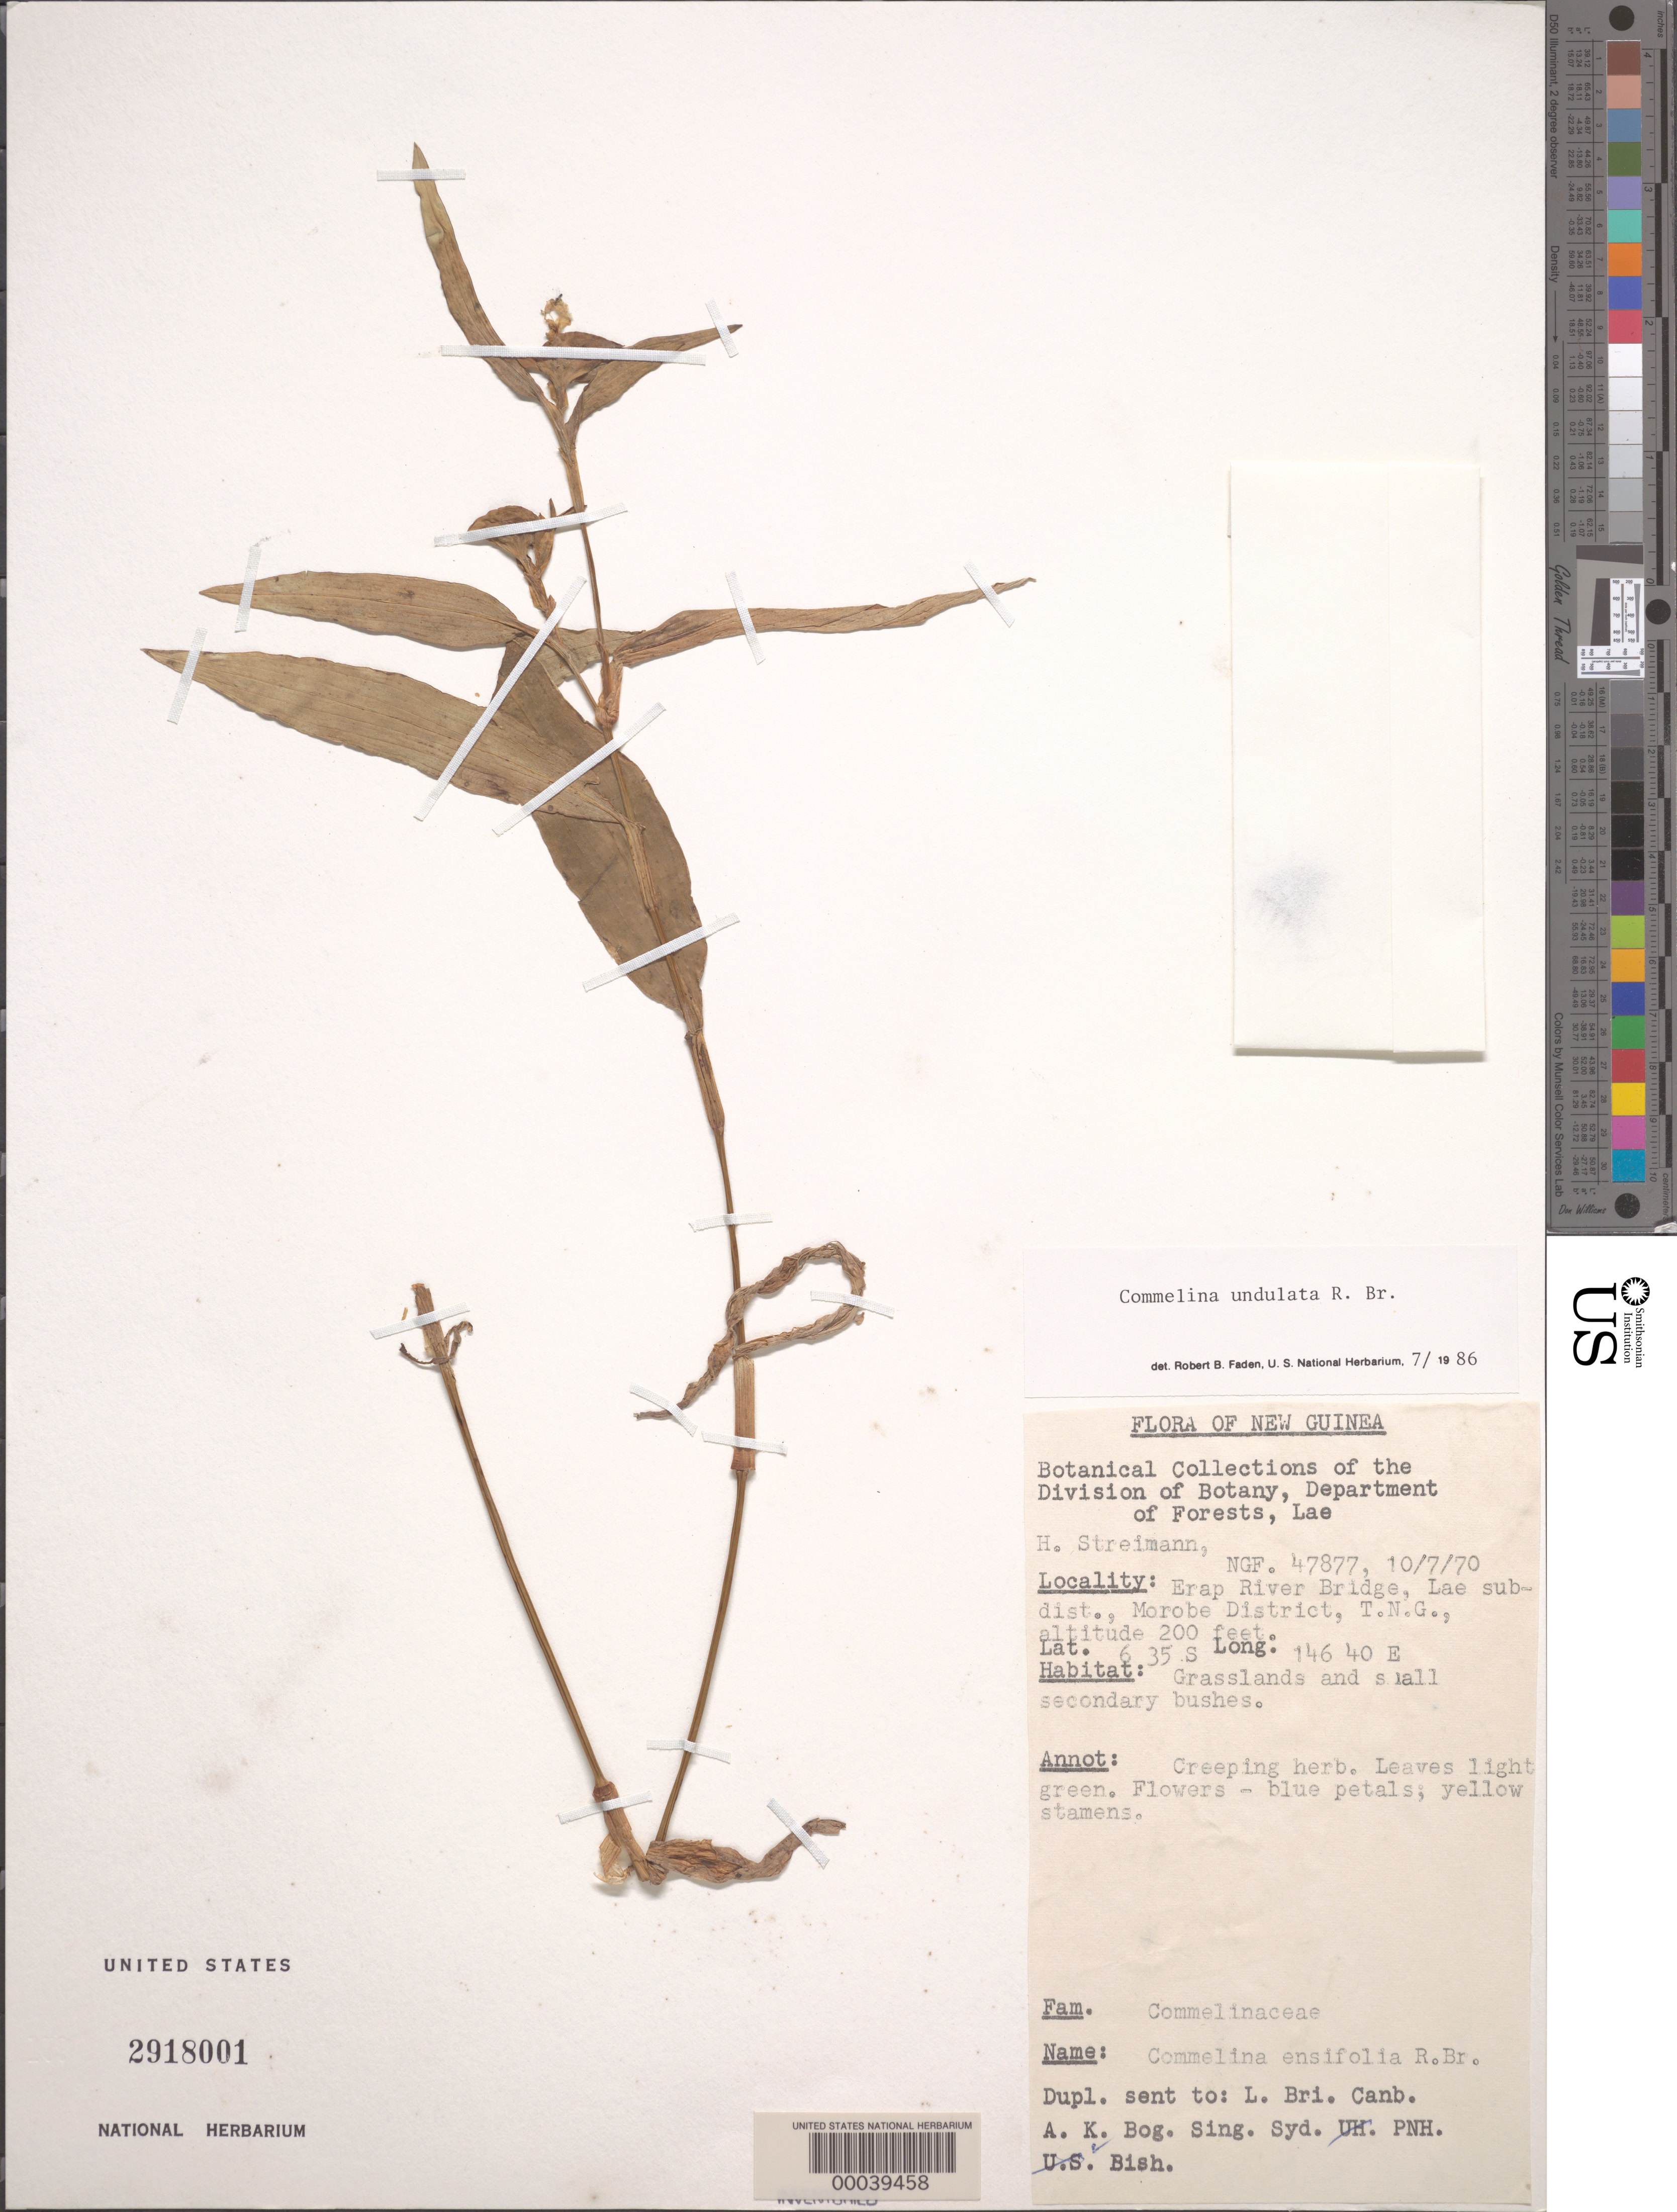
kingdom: Plantae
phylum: Tracheophyta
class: Liliopsida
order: Commelinales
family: Commelinaceae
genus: Commelina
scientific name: Commelina undulata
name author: R. Br.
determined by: Faden, Robert B., (US), Smithsonian Institution - National Museum of Natural History (UNITED STATES)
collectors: H. Streimann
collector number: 47877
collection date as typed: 10 Jul 1970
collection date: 1970-07-10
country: Papua New Guinea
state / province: Morobe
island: New Guinea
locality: Erap river bridge, lae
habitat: Grasslands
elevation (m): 61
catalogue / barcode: US 2918001